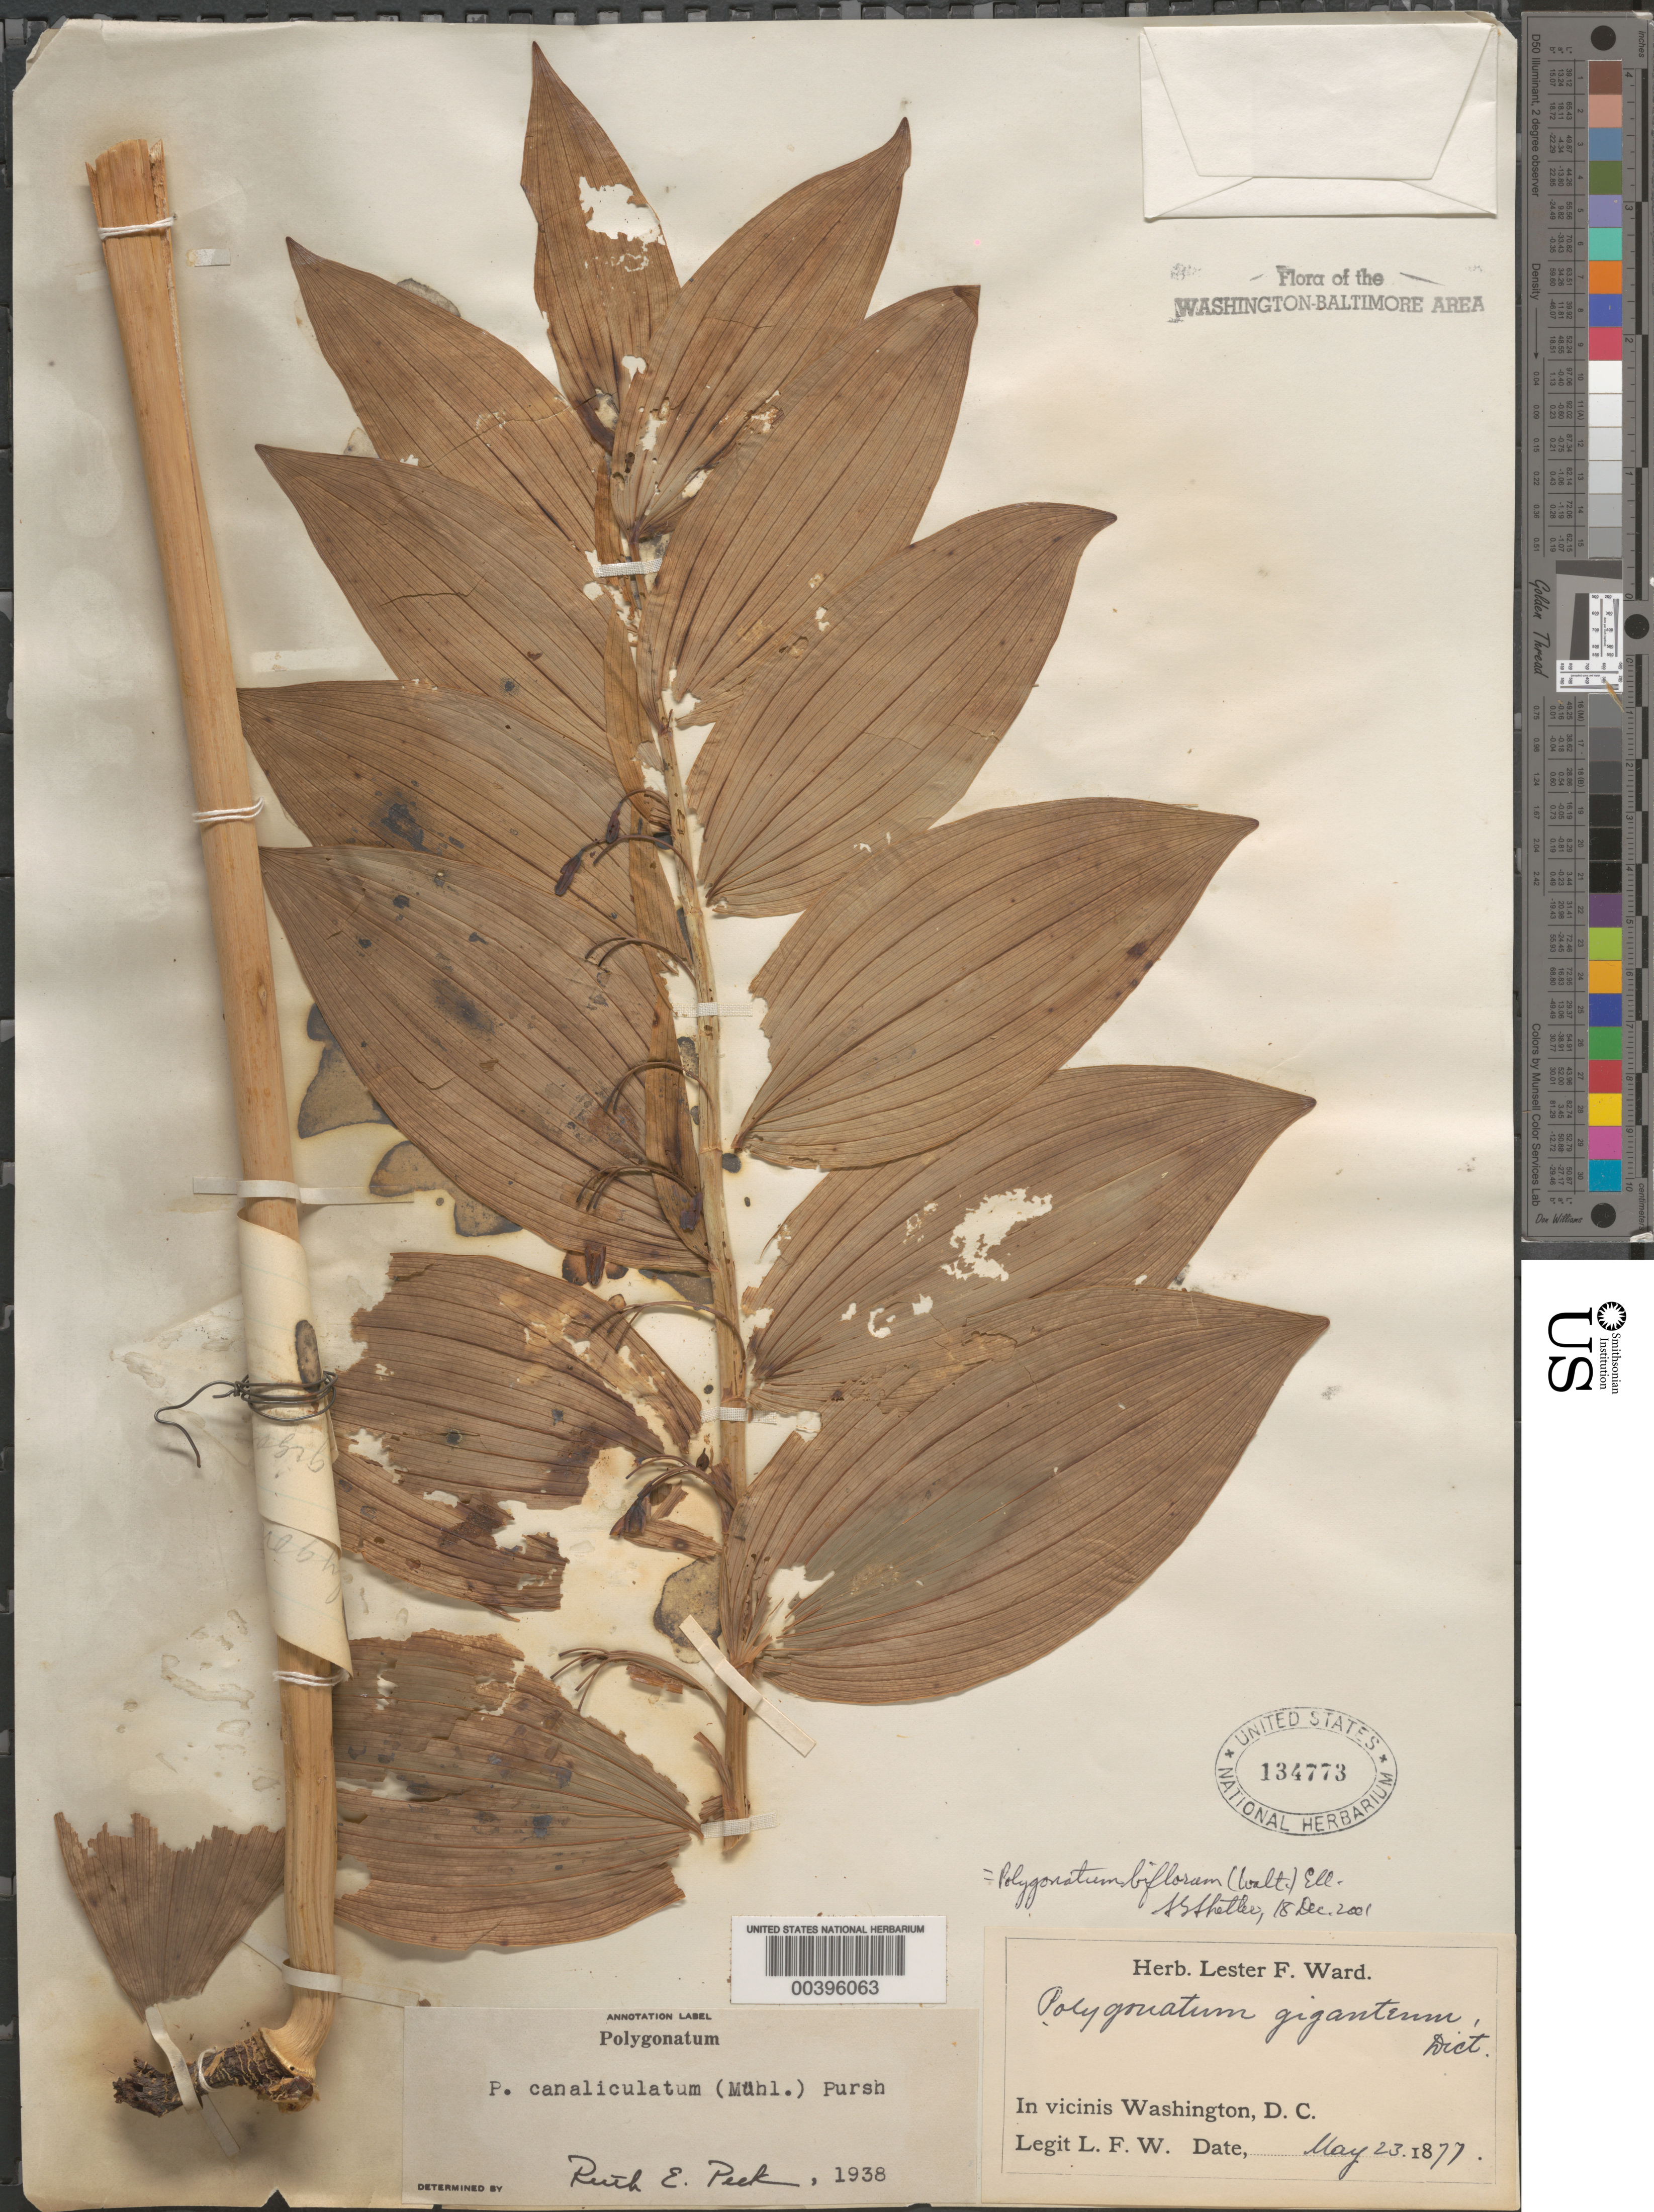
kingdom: Plantae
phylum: Tracheophyta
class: Liliopsida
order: Asparagales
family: Asparagaceae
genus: Polygonatum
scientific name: Polygonatum biflorum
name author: (Walter) Elliott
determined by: Shetler, Stanwyn G., (US), NMNH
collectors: L. F. Ward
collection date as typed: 23 May 1877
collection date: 1877-05-23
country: United States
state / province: District of Columbia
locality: Washington DC area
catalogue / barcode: US 134773